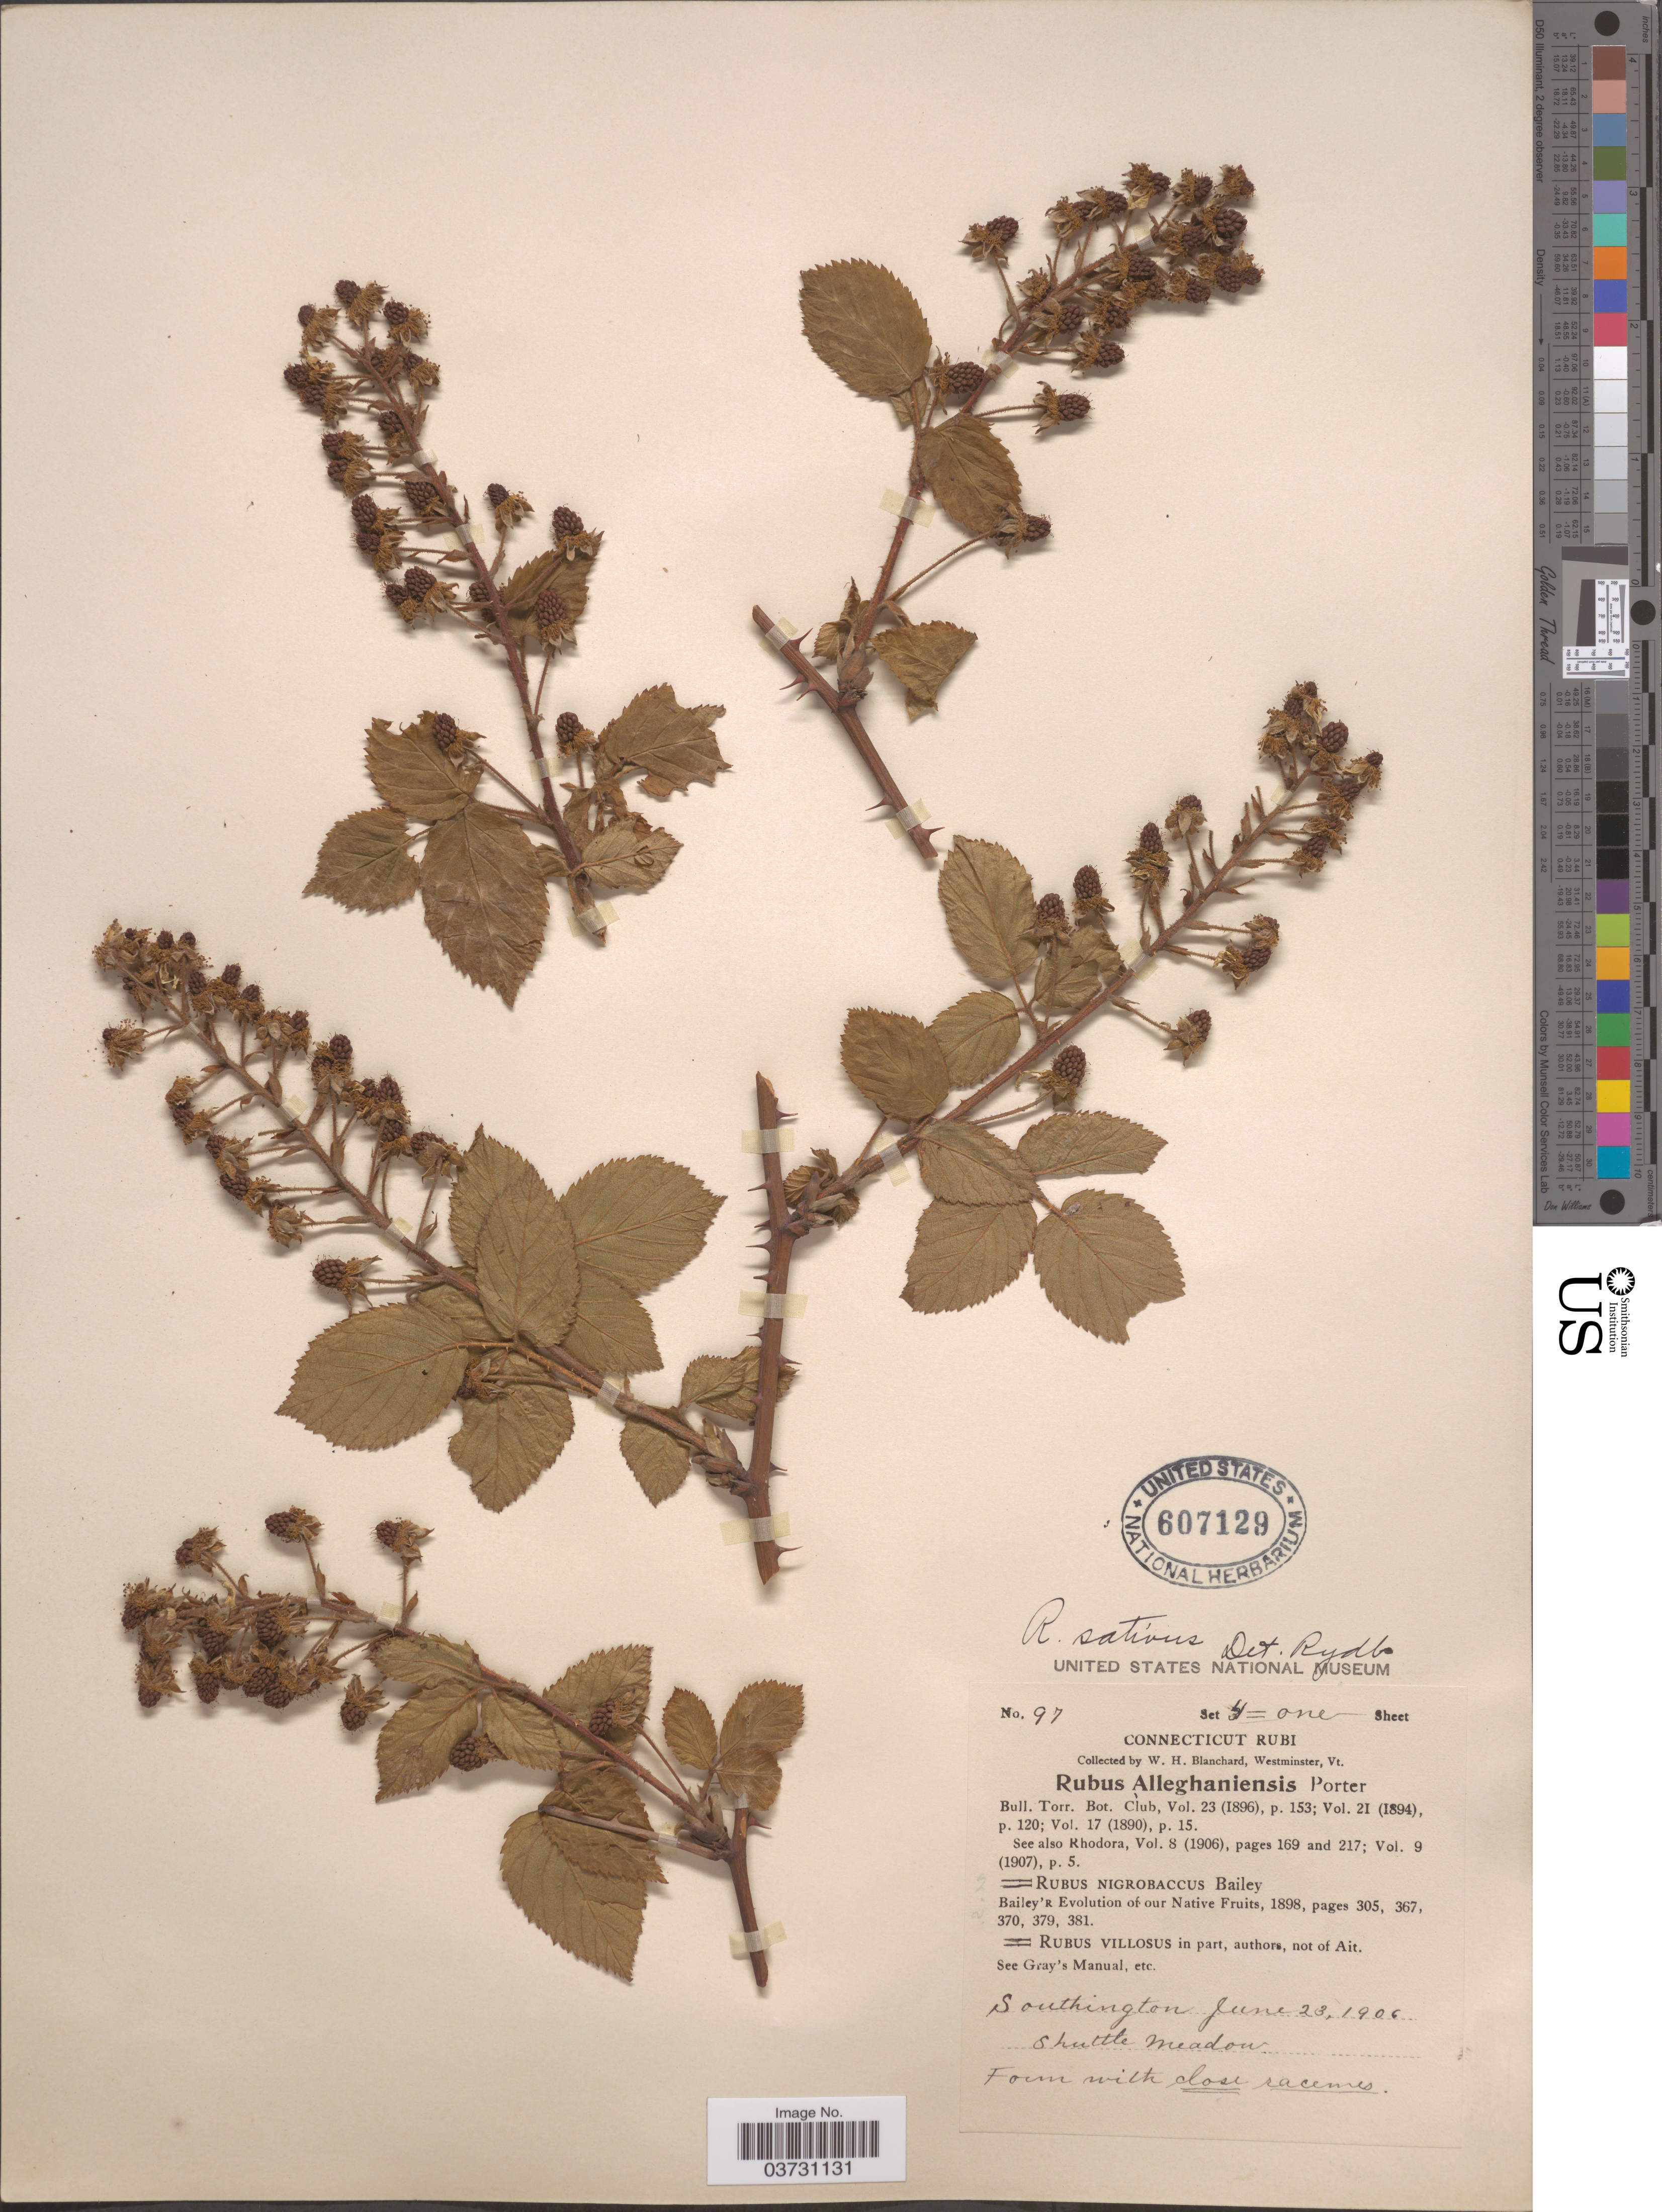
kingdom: Plantae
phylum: Tracheophyta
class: Magnoliopsida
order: Rosales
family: Rosaceae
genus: Rubus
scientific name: Rubus sativus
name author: (Bailey) Brainerd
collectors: W. H. Blanchard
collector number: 97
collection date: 1906-06-23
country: United States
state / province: Connecticut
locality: Southington. Shuttle Meadow.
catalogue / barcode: US 607129